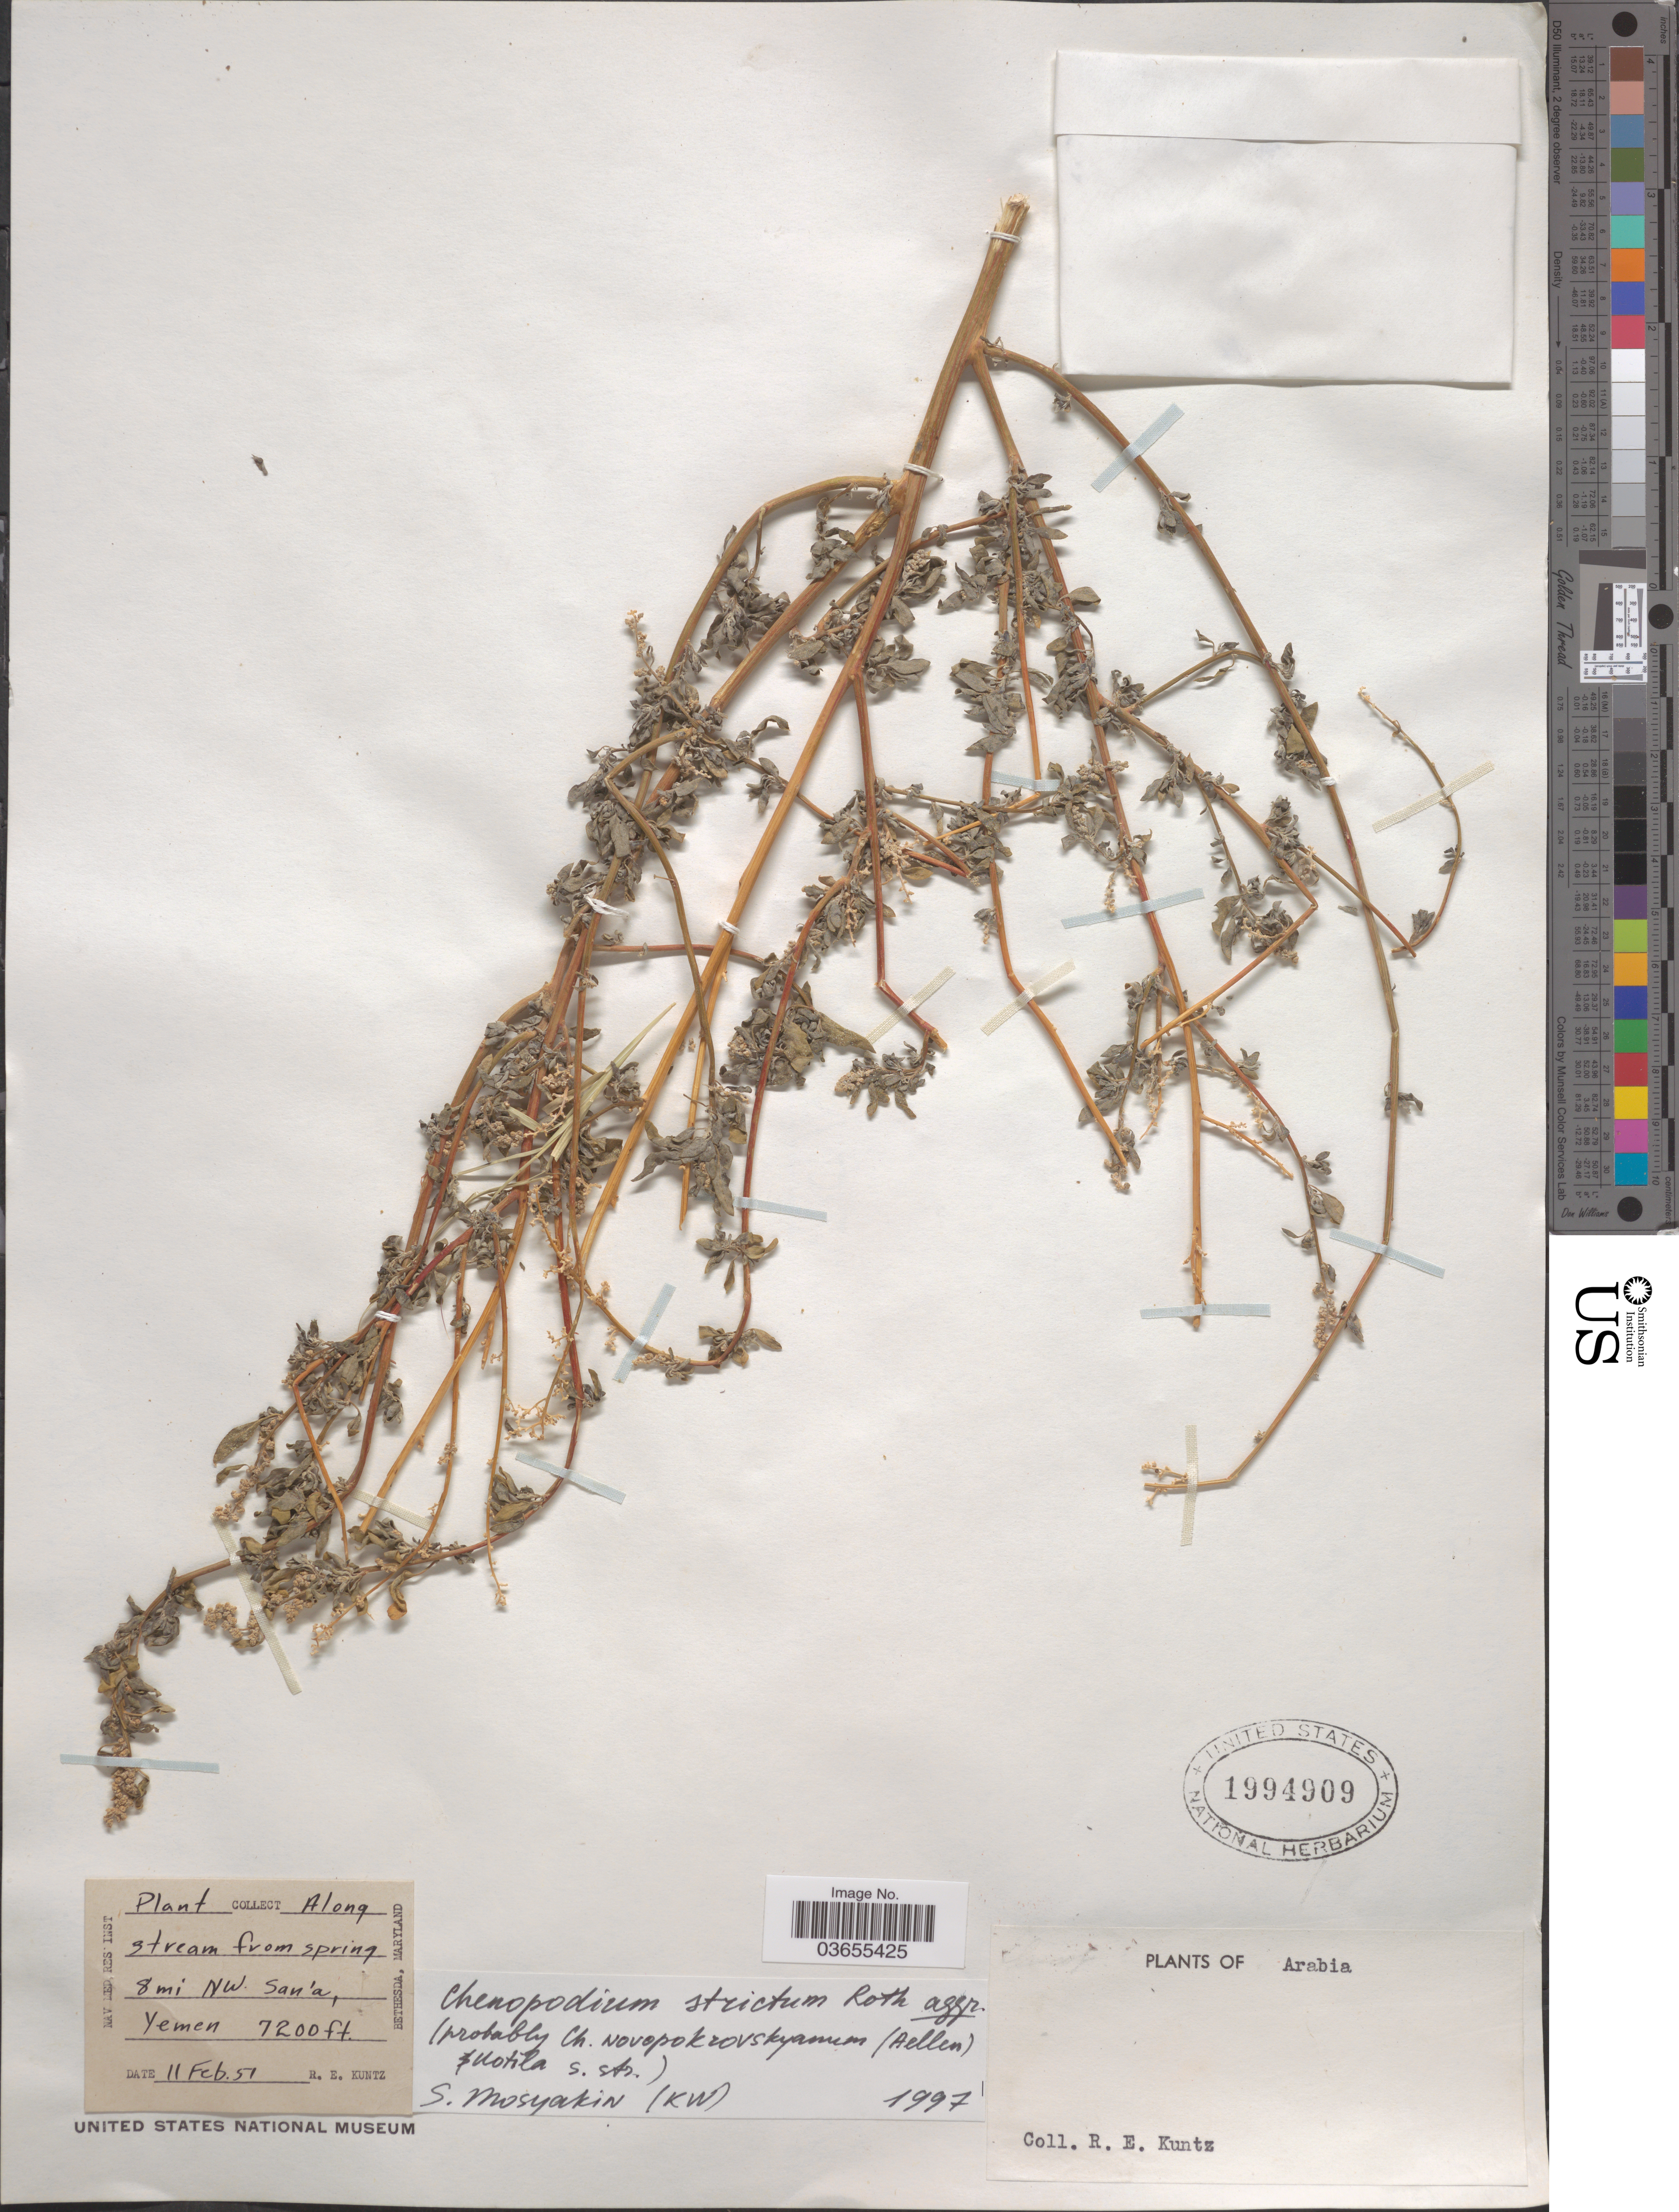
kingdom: Plantae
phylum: Tracheophyta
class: Magnoliopsida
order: Caryophyllales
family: Amaranthaceae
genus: Chenopodium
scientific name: Chenopodium strictum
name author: Roth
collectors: R. E. Kuntz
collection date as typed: Transcribed d/m/y: 11/2/51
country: Yemen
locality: Arabia. Stream from spring 8 mi NW. San'a, Yemen.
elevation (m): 2195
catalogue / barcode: US 1994909